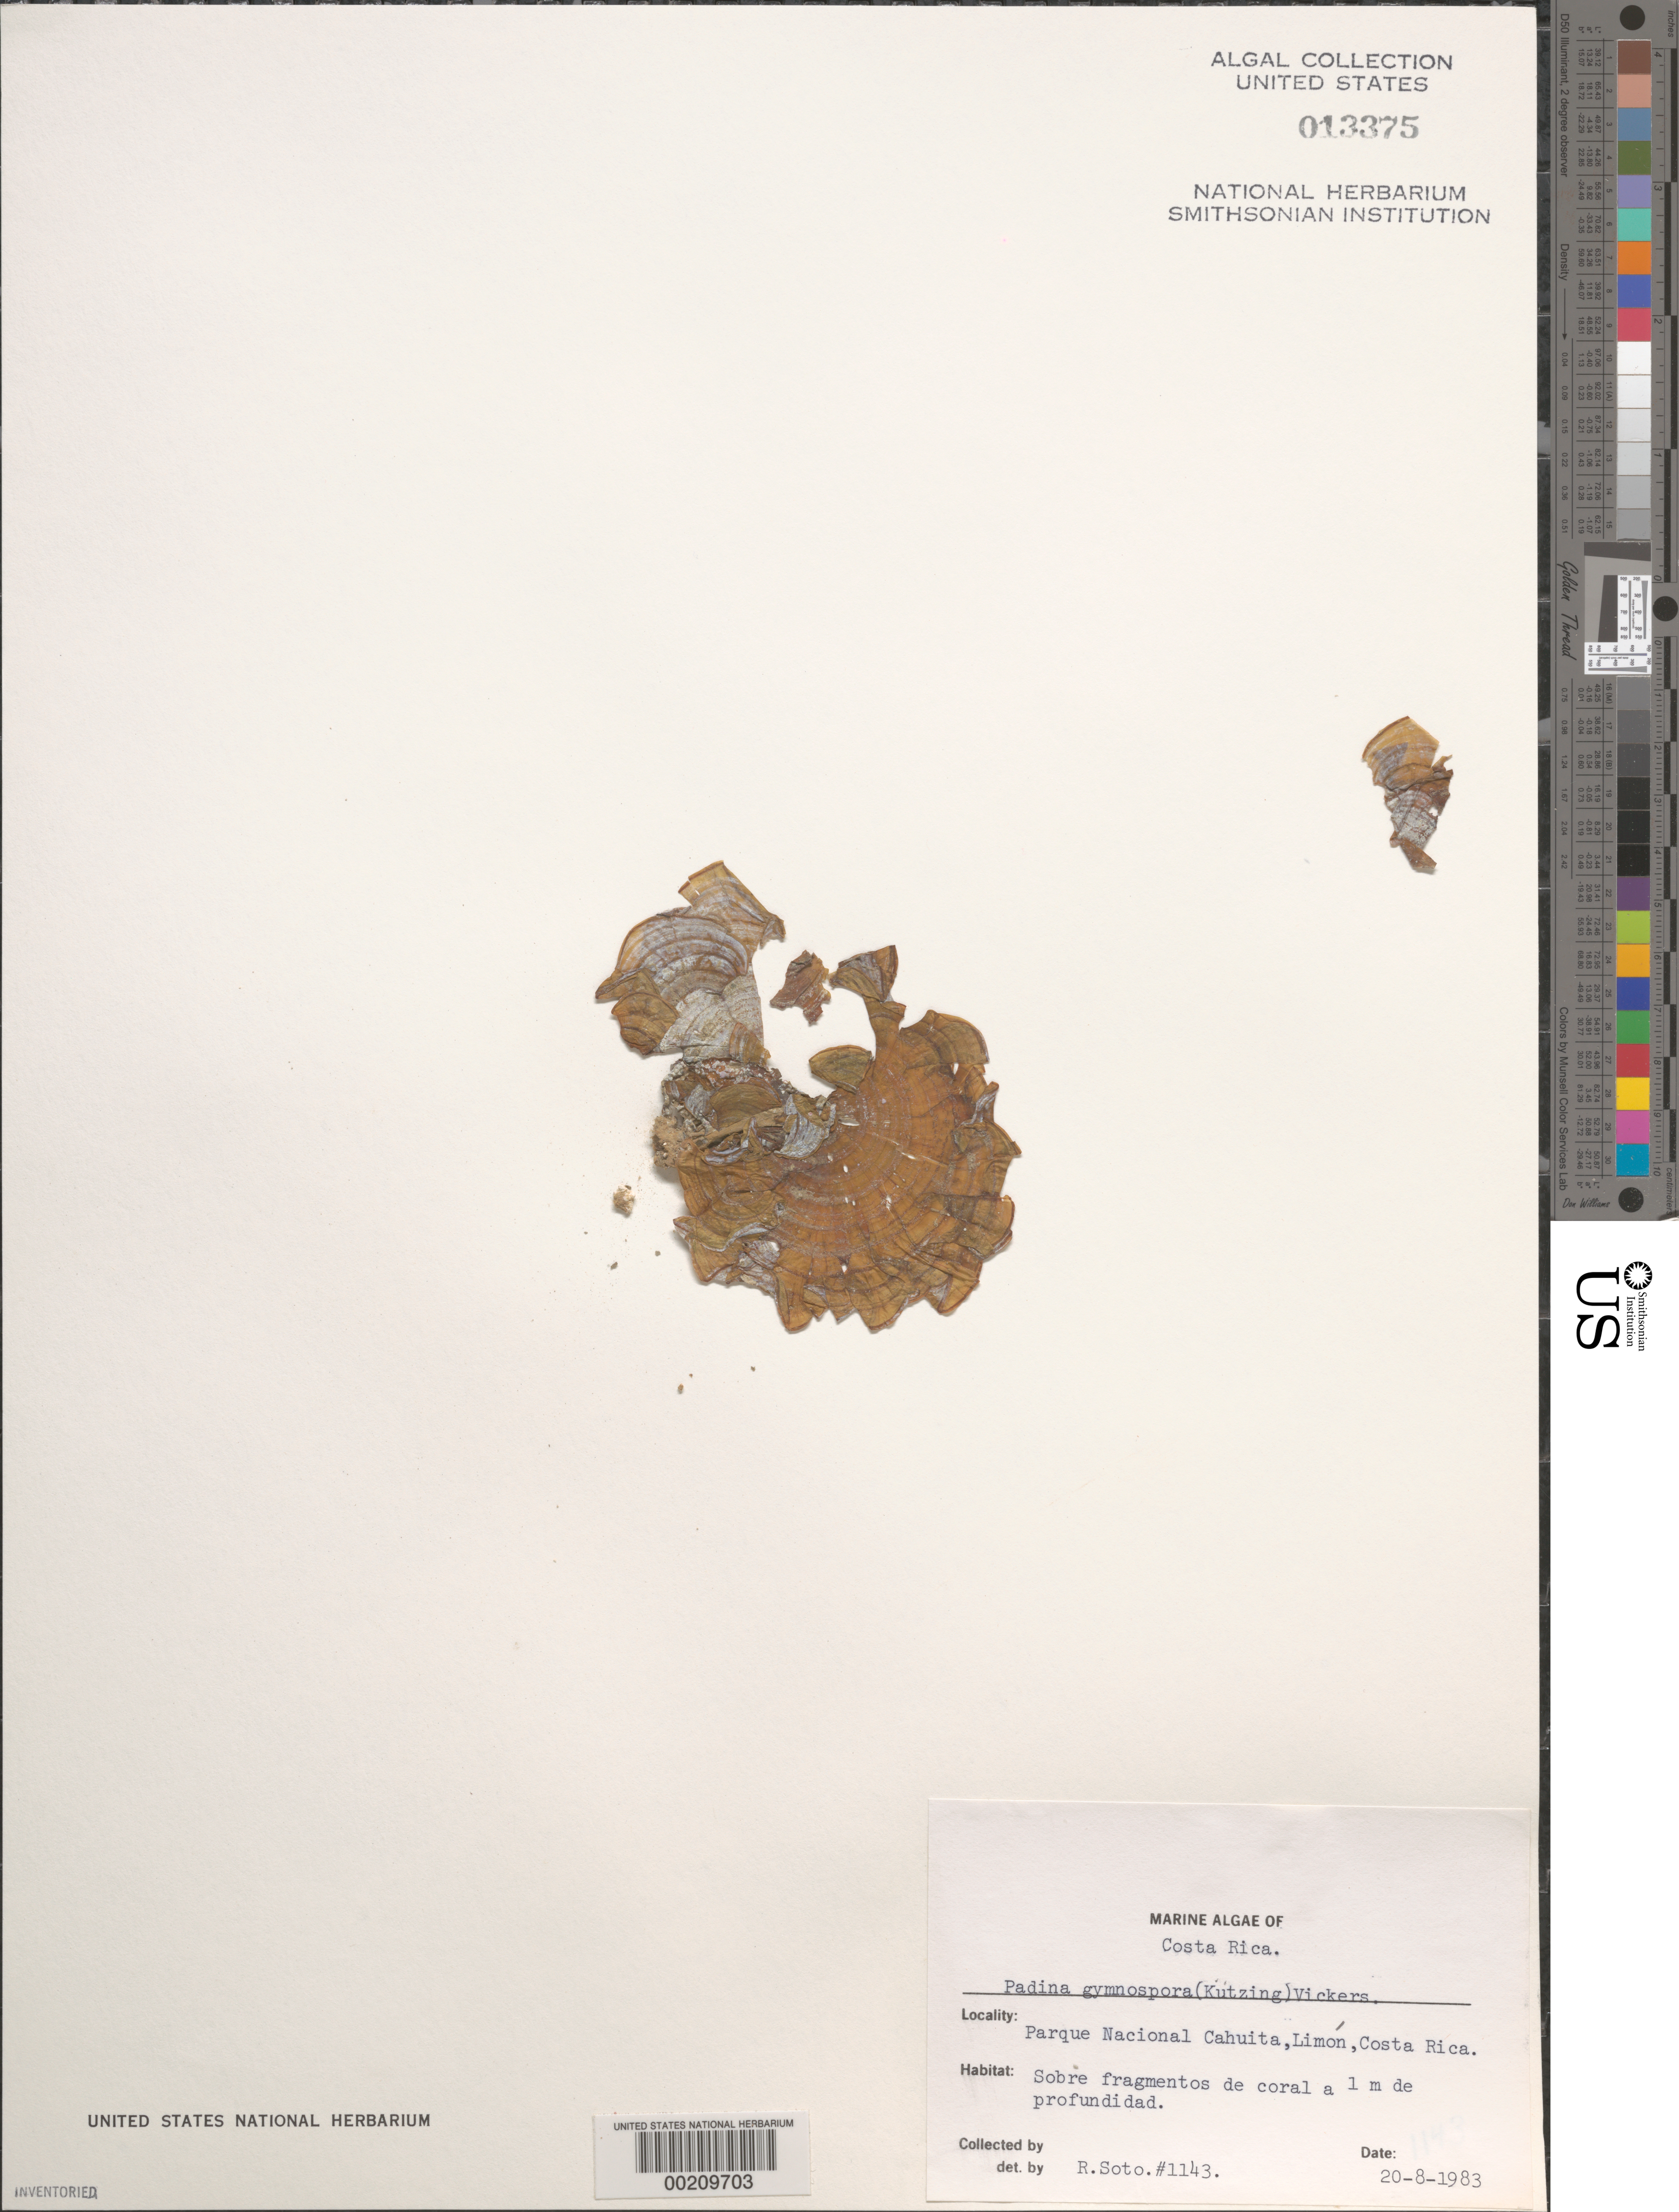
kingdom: Chromista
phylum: Ochrophyta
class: Phaeophyceae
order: Dictyotales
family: Dictyotaceae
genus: Padina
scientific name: Padina gymnospora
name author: (Kütz.) O.G. Sond.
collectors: R. Soto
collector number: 1143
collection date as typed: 20 Aug 1983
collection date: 1983-08-20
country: Costa Rica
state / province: Limón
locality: Parque Nacional Cahuita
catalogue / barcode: US 13375